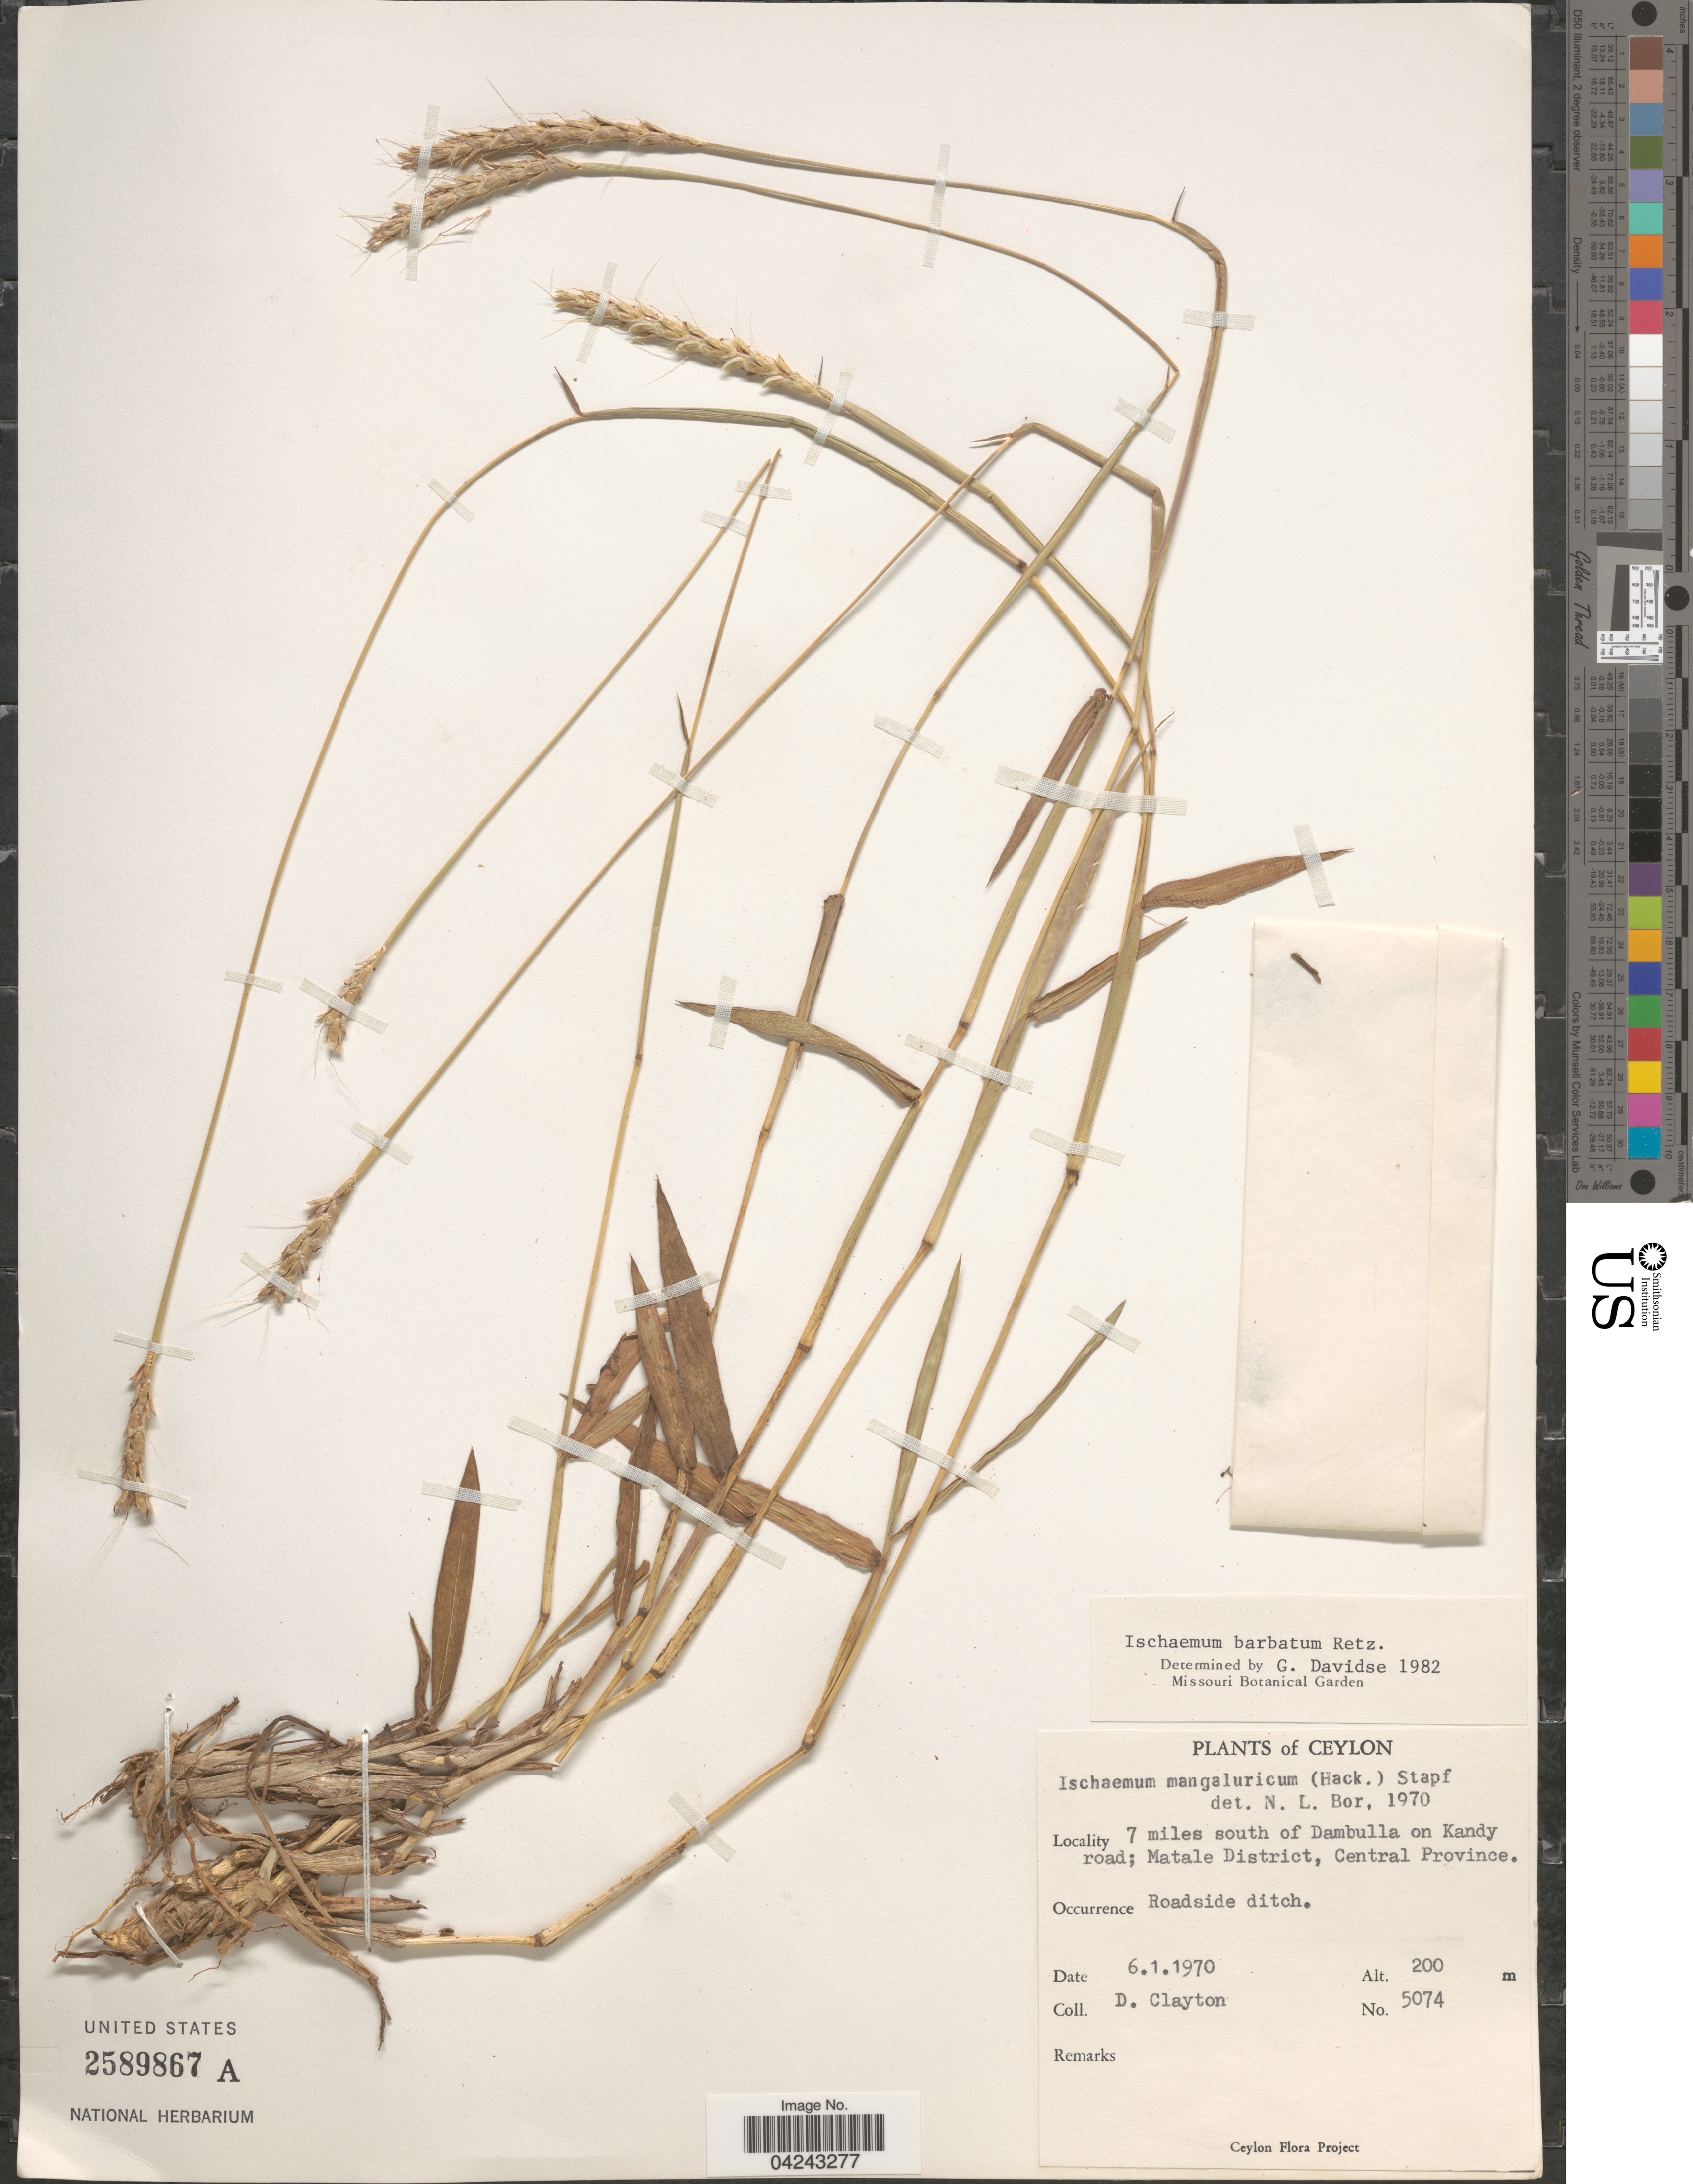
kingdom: Plantae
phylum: Tracheophyta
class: Liliopsida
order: Poales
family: Poaceae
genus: Ischaemum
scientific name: Ischaemum barbatum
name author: Blume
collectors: D. Clayton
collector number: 5074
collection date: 1970-01-06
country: Sri Lanka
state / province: Central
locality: Ceylon. 7 miles south of Dambulla on Kandy road; Matale District.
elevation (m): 200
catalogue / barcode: US 2589867A